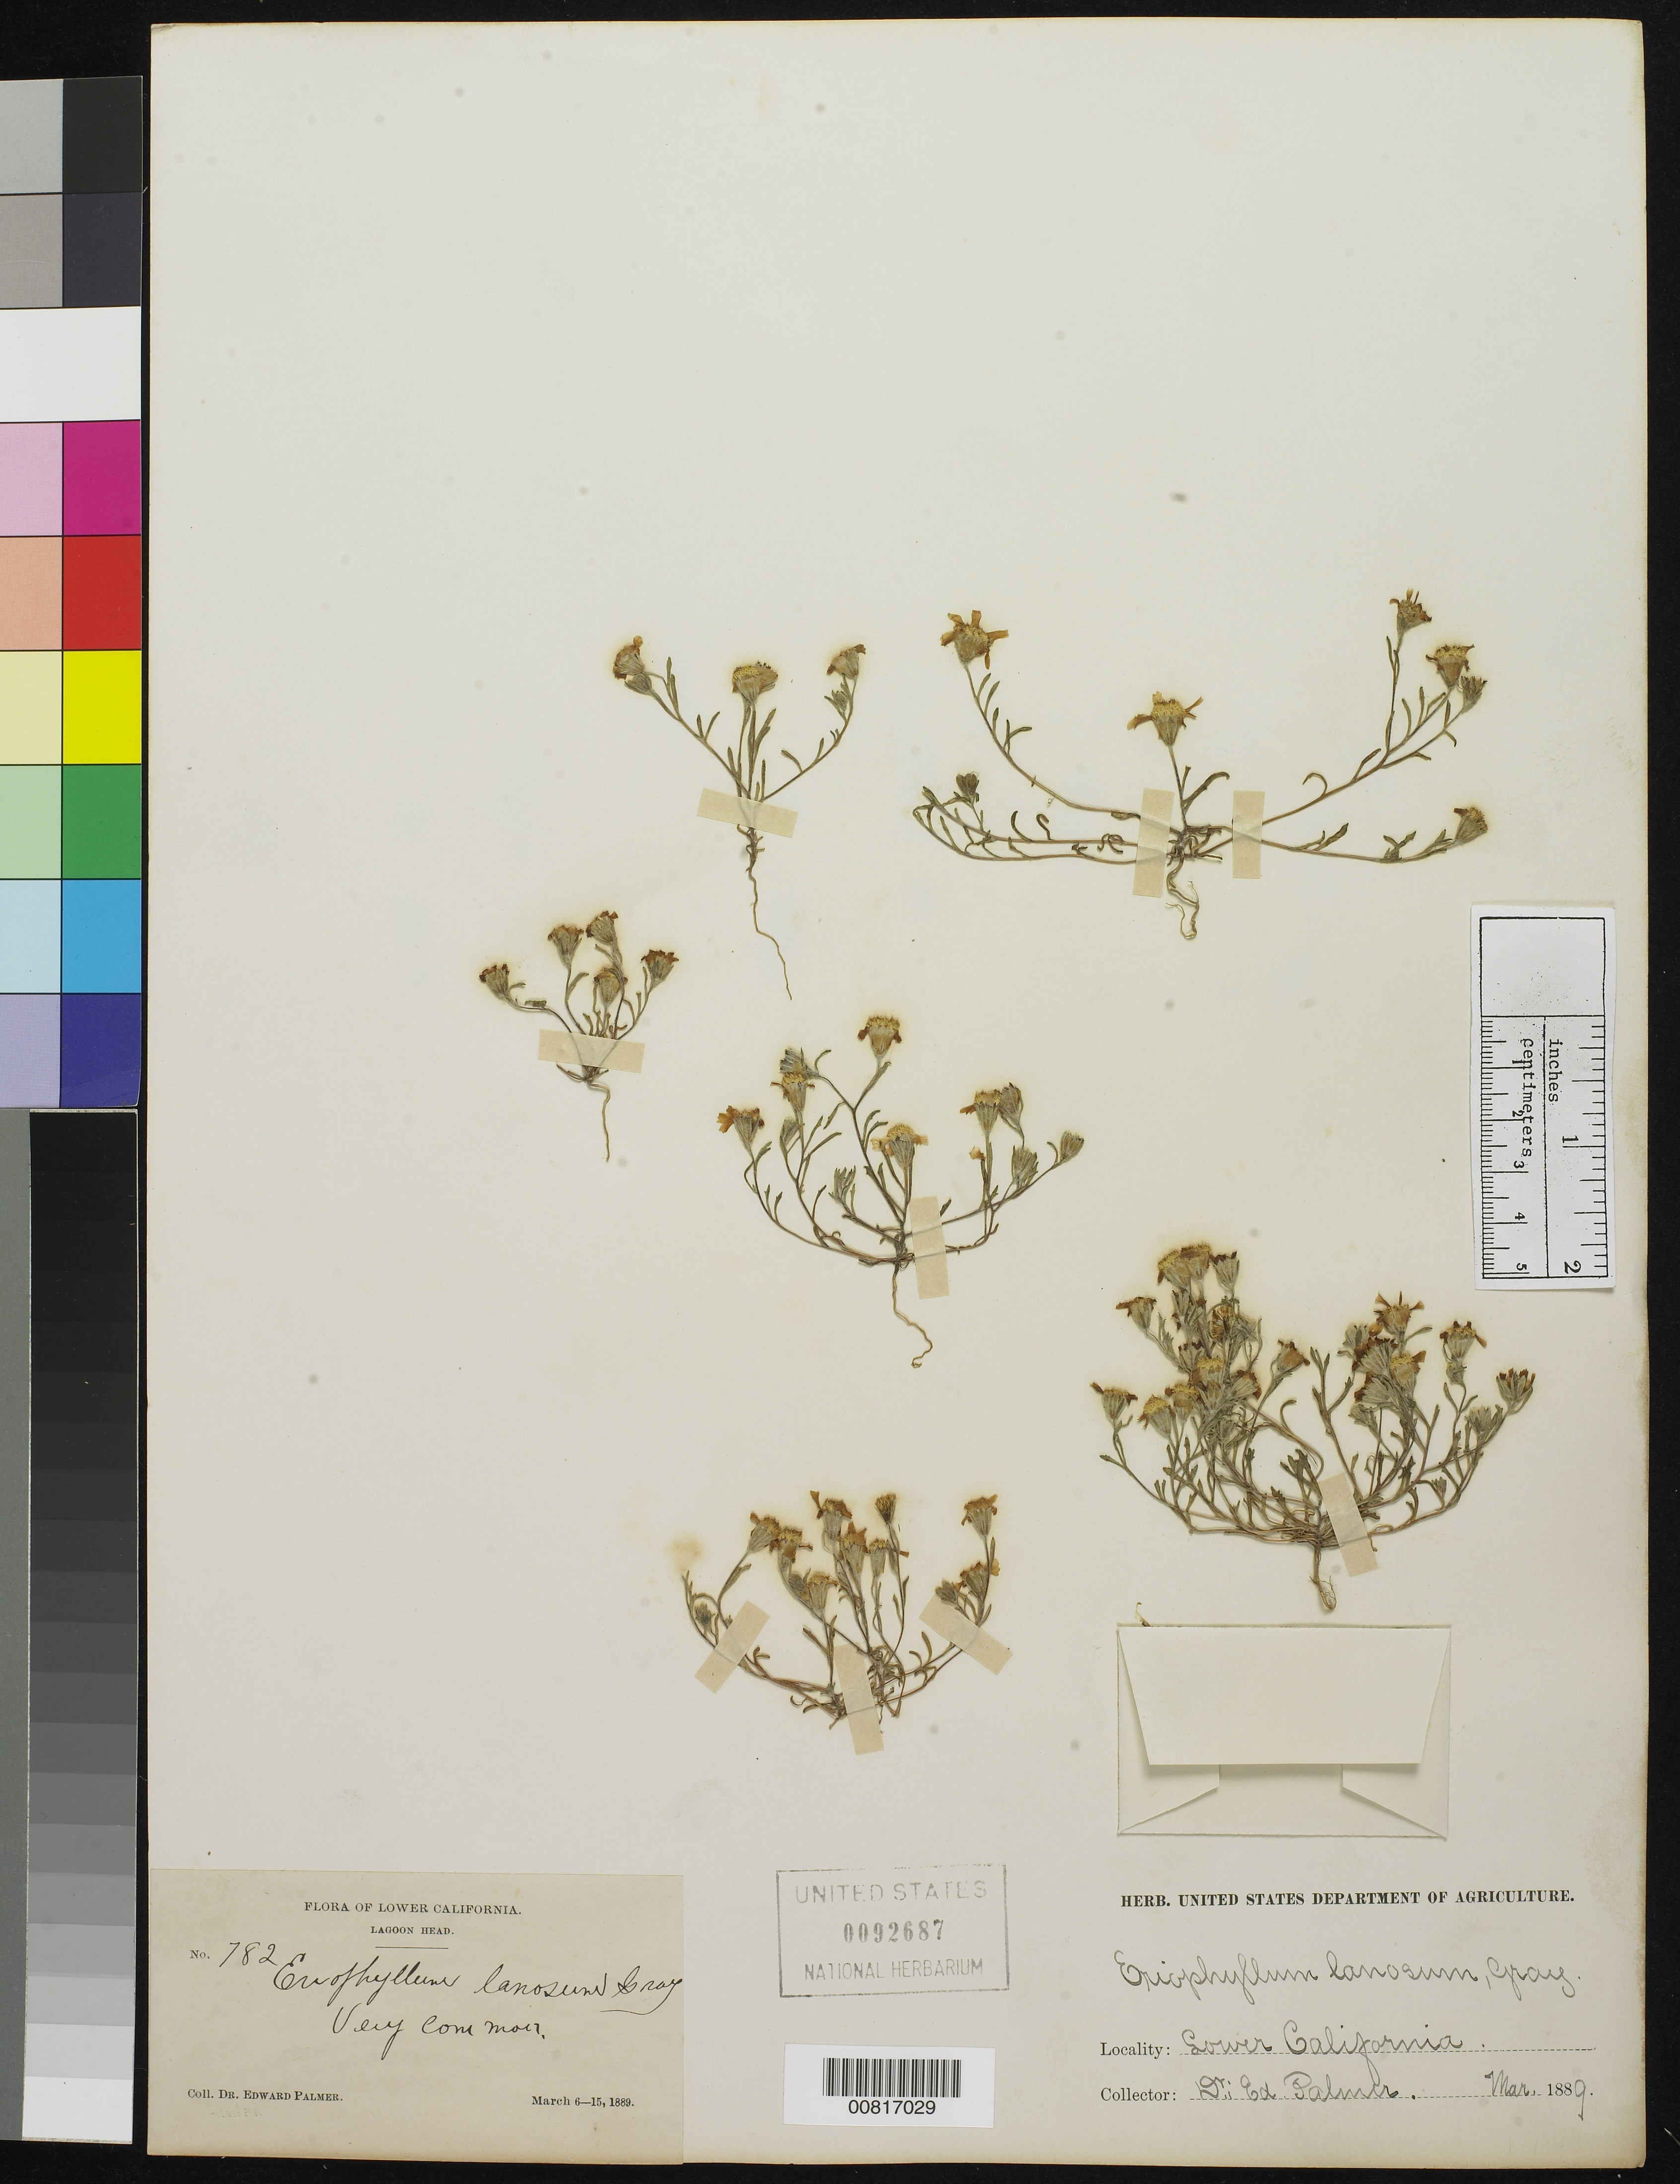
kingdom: Plantae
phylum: Tracheophyta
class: Magnoliopsida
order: Asterales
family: Asteraceae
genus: Eriophyllum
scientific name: Eriophyllum lanosum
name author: (A. Gray) A. Gray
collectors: E. Palmer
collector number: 782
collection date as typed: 06 Mar 1889 to 15 Mar 1889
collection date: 1889-03-06/1889-03-15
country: Mexico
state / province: Baja California Norte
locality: Lagoon Head, Baja California.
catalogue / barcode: US 92687